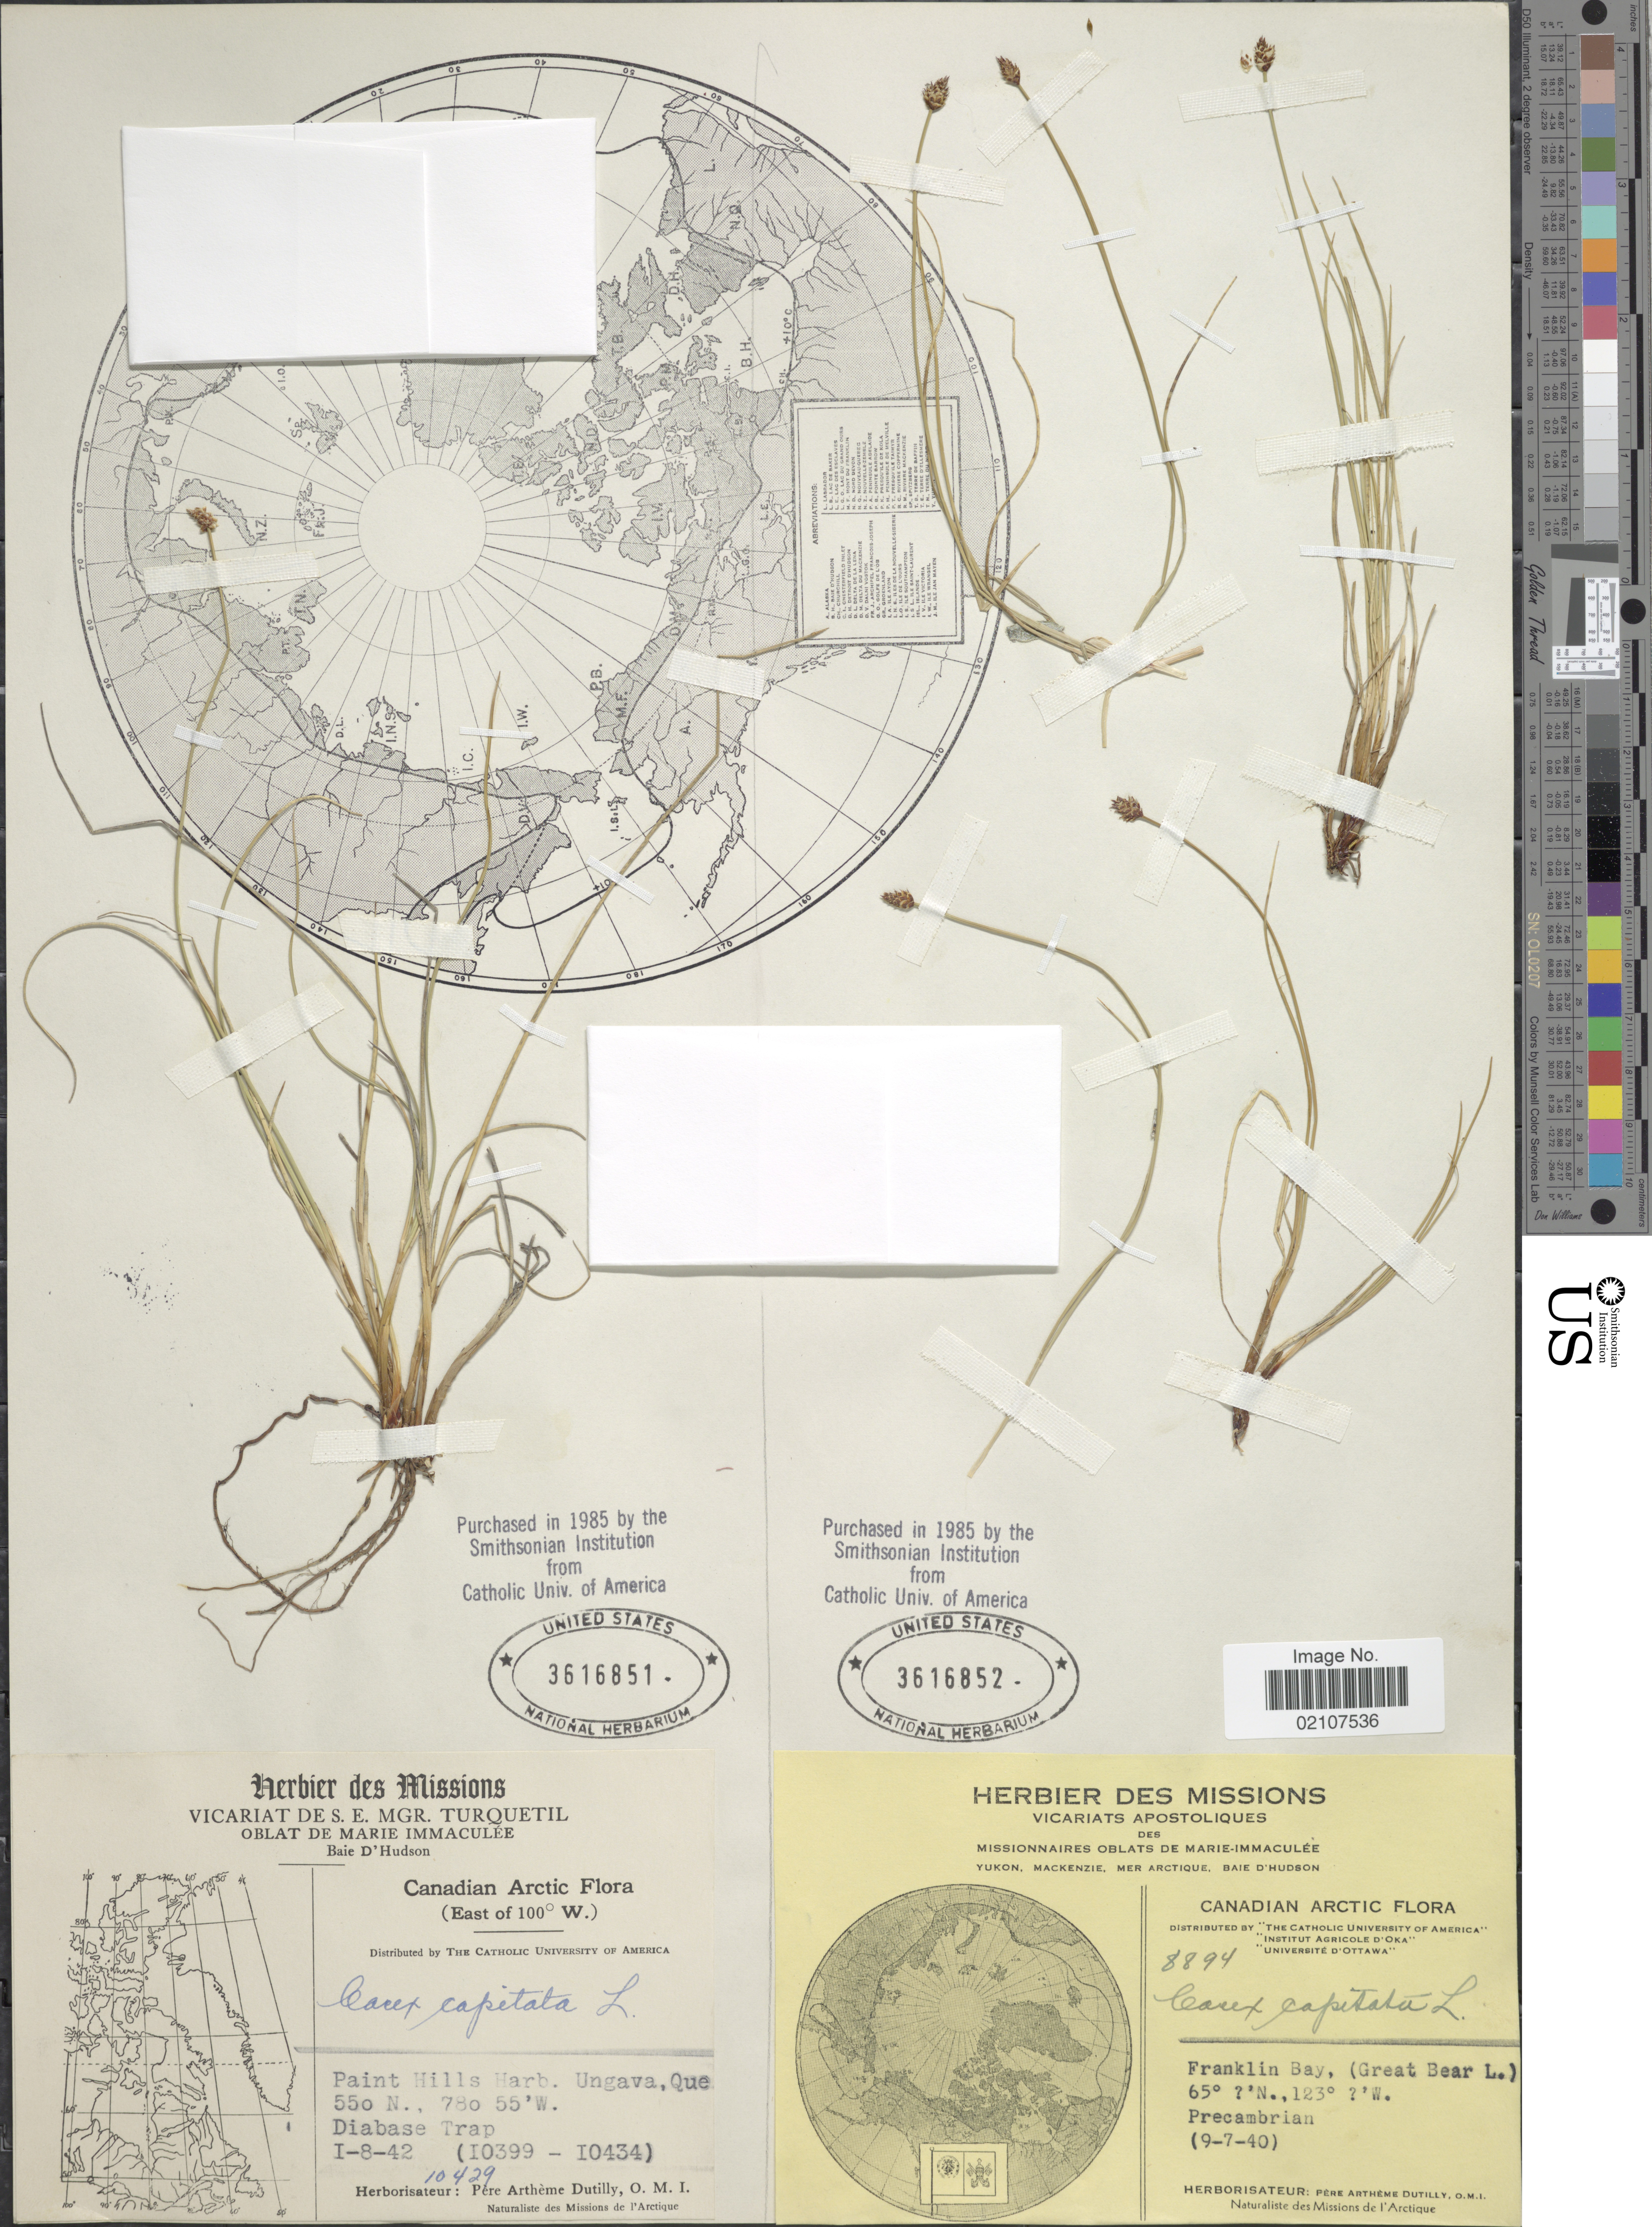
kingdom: Plantae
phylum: Tracheophyta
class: Liliopsida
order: Poales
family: Cyperaceae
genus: Carex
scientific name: Carex capitata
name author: L.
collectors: P. Dutilly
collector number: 10429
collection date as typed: Transcribed d/m/y: 1/8/42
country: Canada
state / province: Quebec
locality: Canadian Arctic (East of 100° W), Paint Hills Harb. Ungava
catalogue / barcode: US 3616851